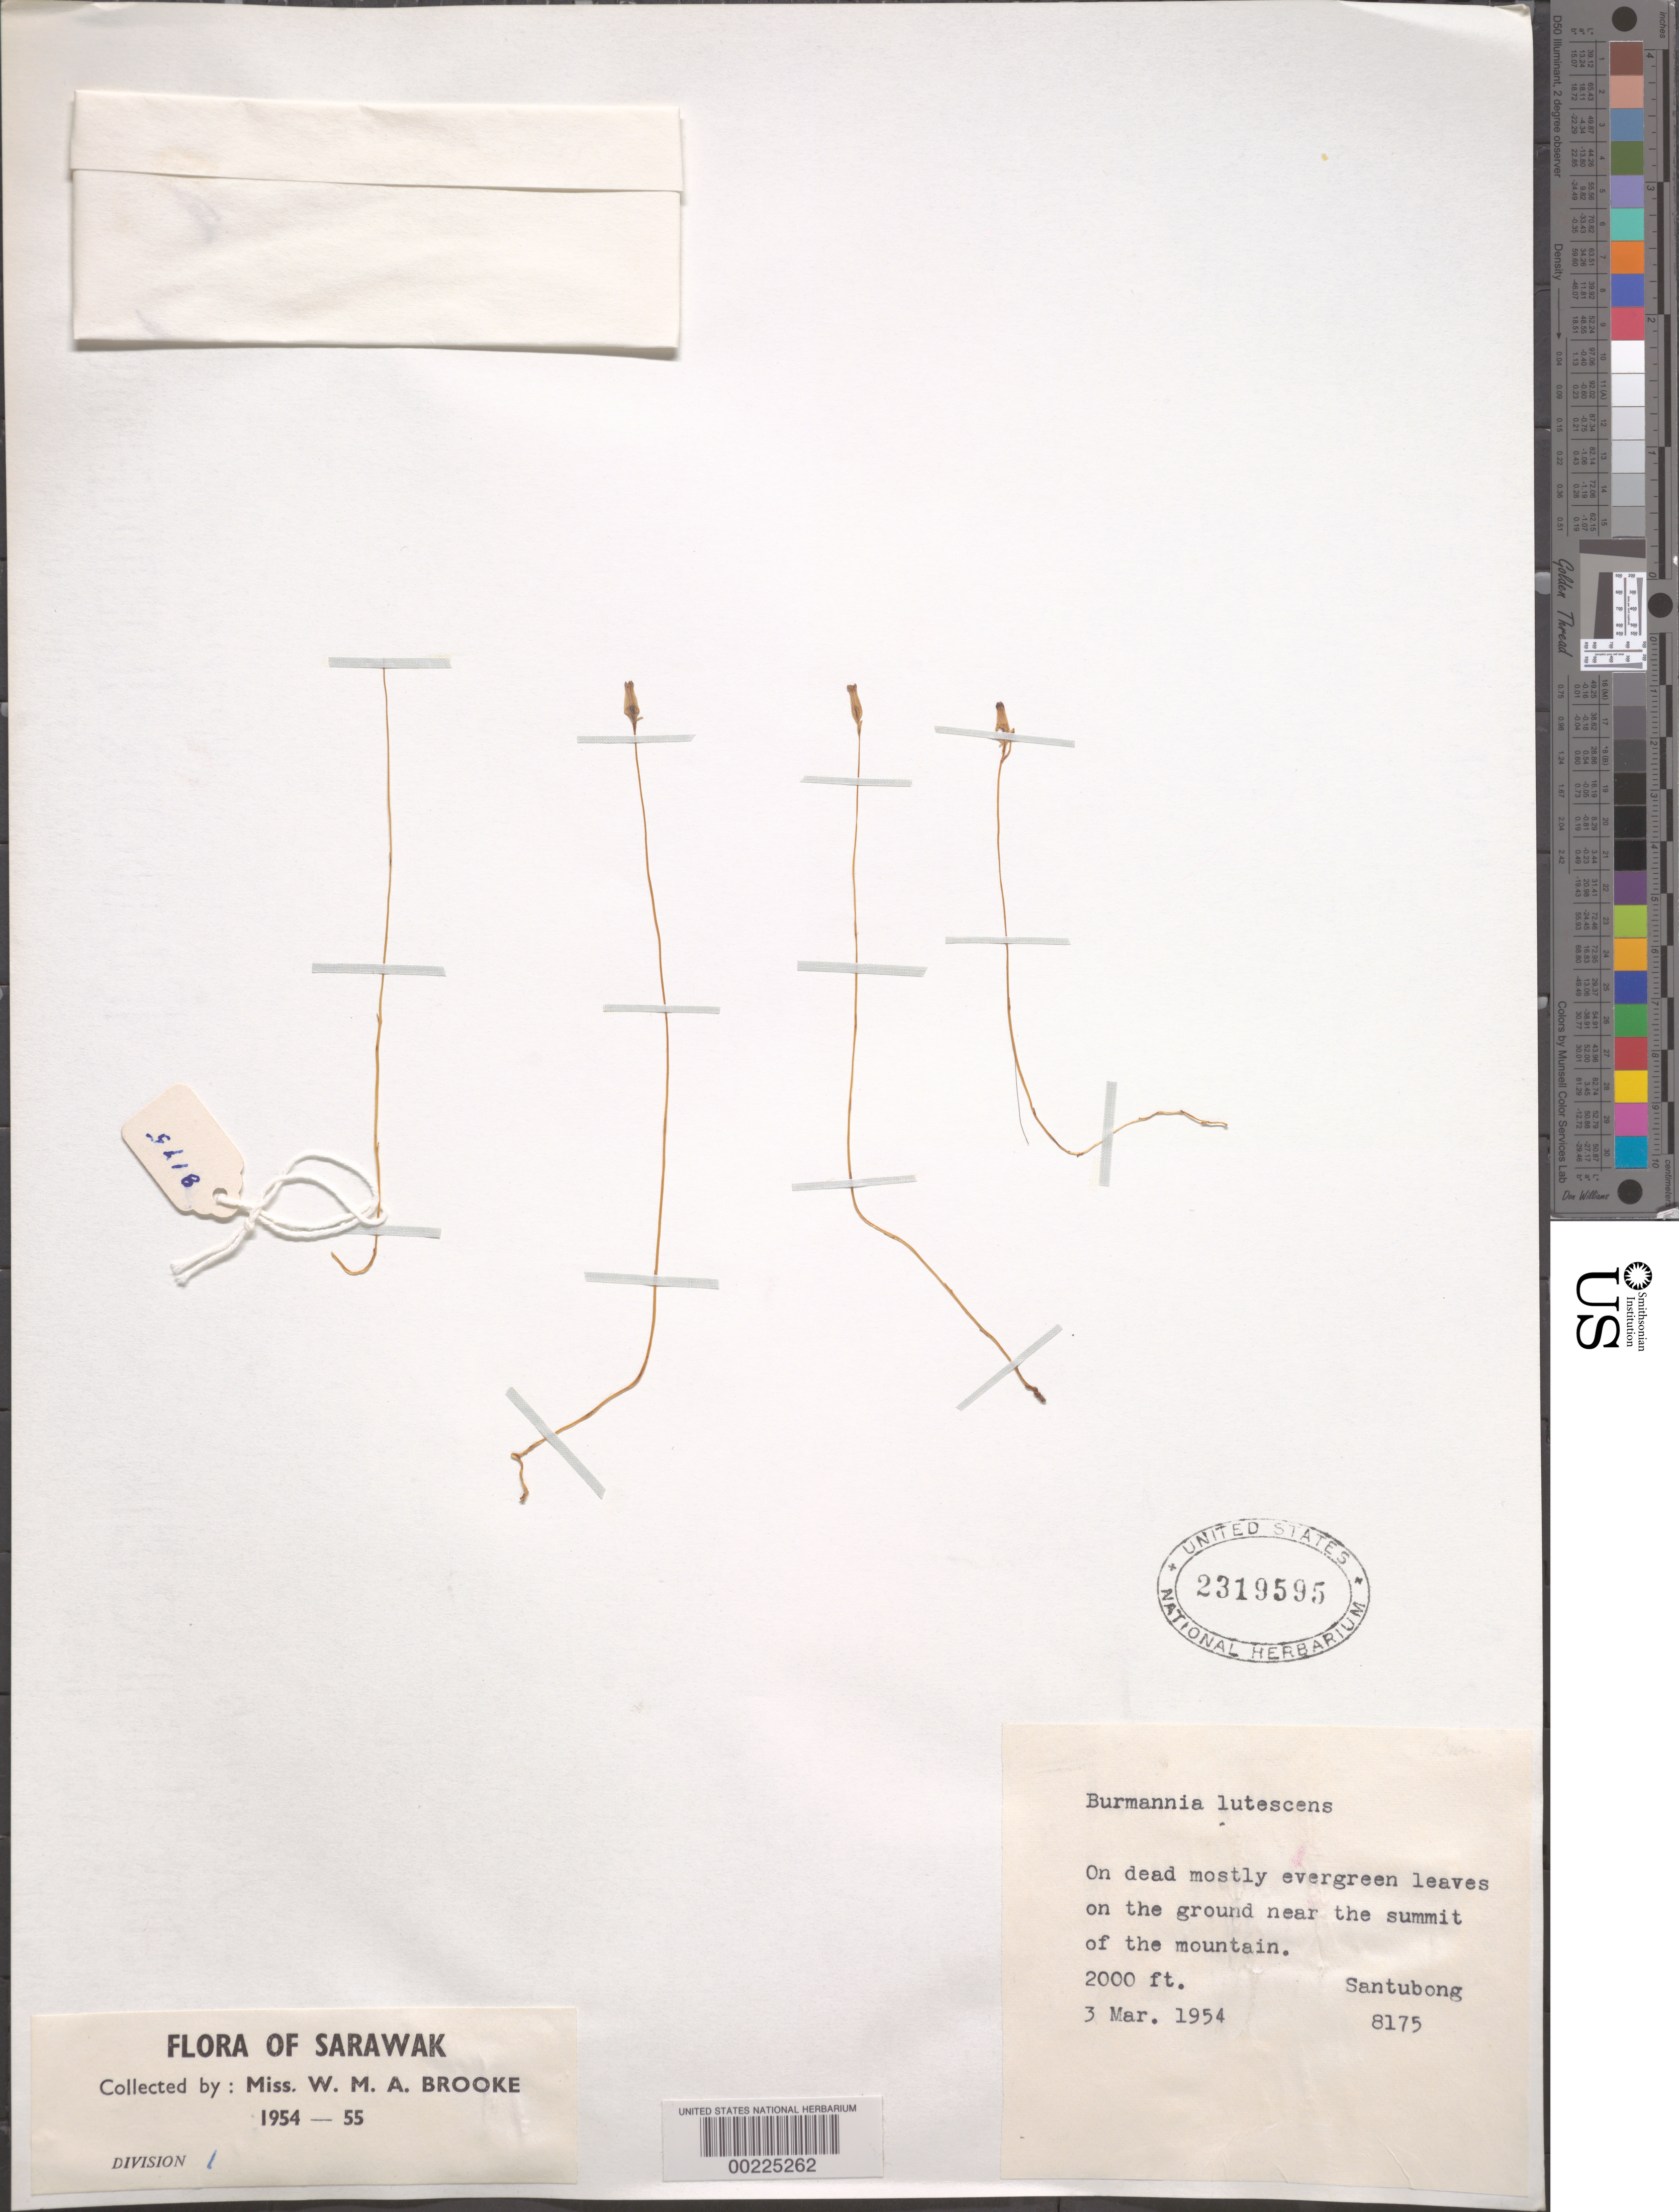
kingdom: Plantae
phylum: Tracheophyta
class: Liliopsida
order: Dioscoreales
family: Burmanniaceae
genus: Burmannia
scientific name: Burmannia lutescens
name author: Becc.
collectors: W. Brooke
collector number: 8175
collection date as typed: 03 Mar 1954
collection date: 1954-03-03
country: Malaysia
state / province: Sarawak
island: Borneo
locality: Santubong, near summit of the mountain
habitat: On dead mostly evergreen leaves on ground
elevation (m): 610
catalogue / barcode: US 2319595